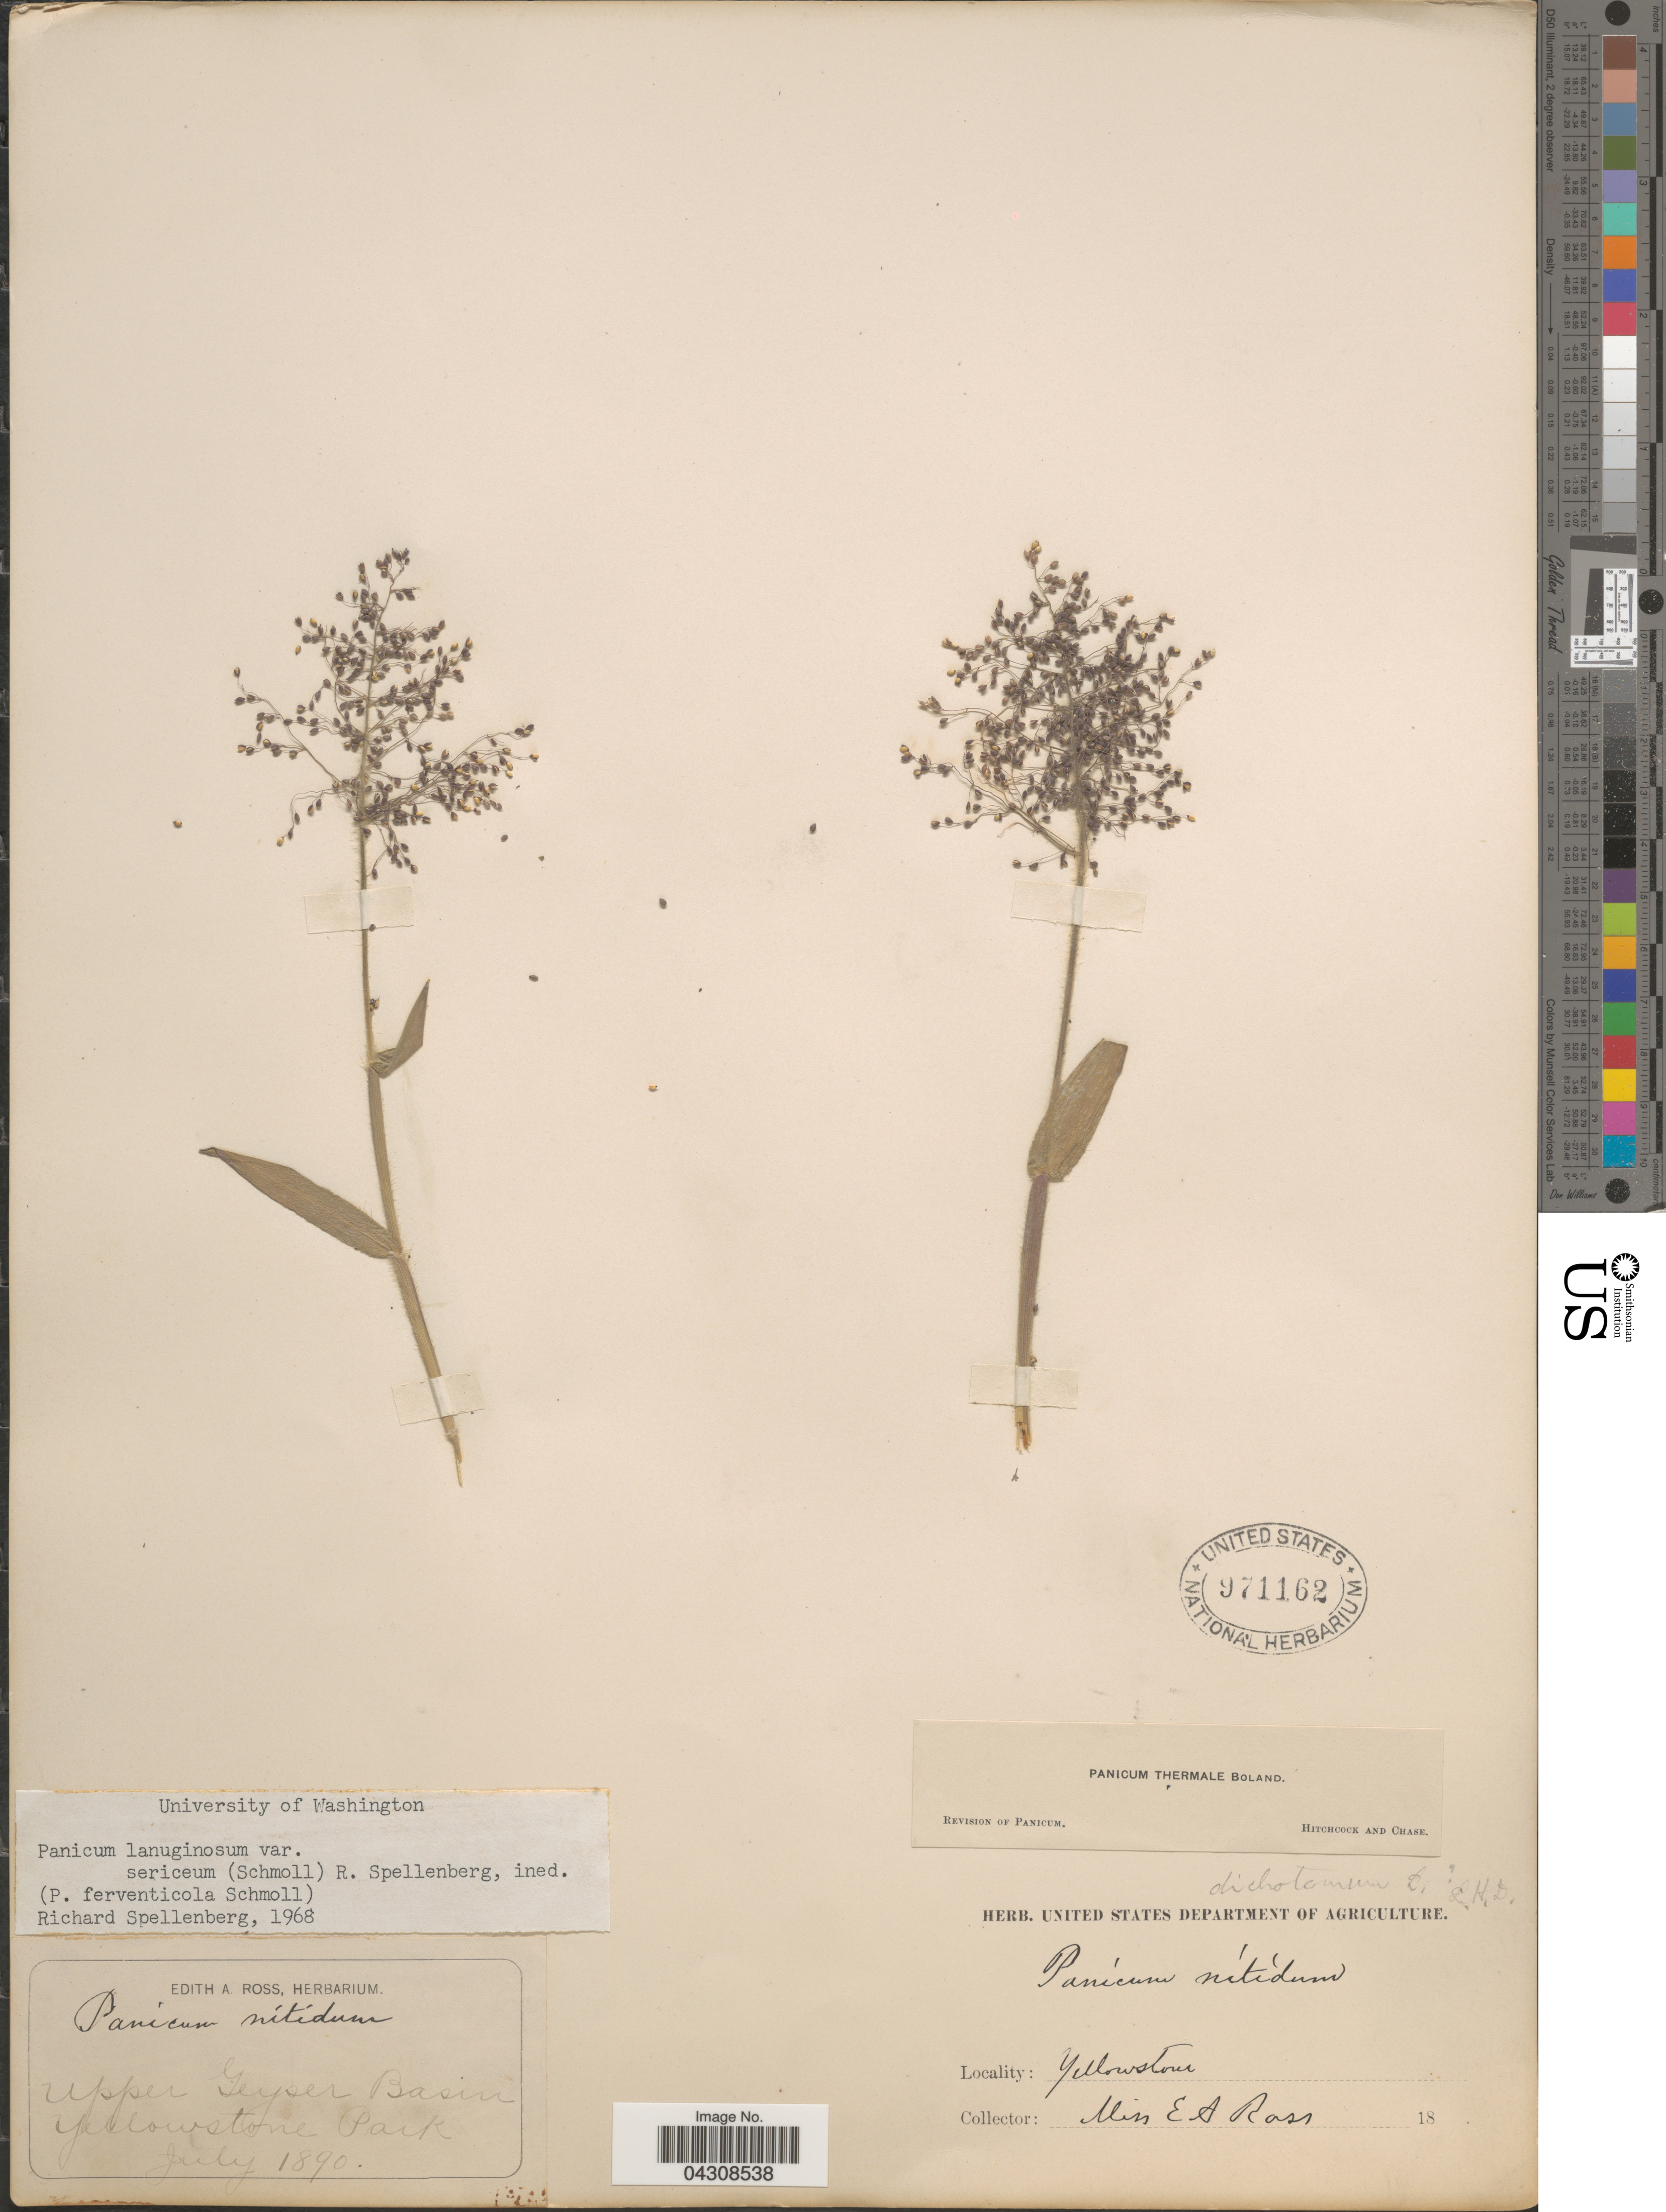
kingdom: Plantae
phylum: Tracheophyta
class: Liliopsida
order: Poales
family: Poaceae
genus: Dichanthelium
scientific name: Dichanthelium acuminatum var. acuminatum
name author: (Sw.) Gould & C.A. Clark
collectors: E. Ross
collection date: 1890-07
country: United States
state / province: Wyoming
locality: Upper Geyser Basin. Yellowstone Park.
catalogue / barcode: US 971162